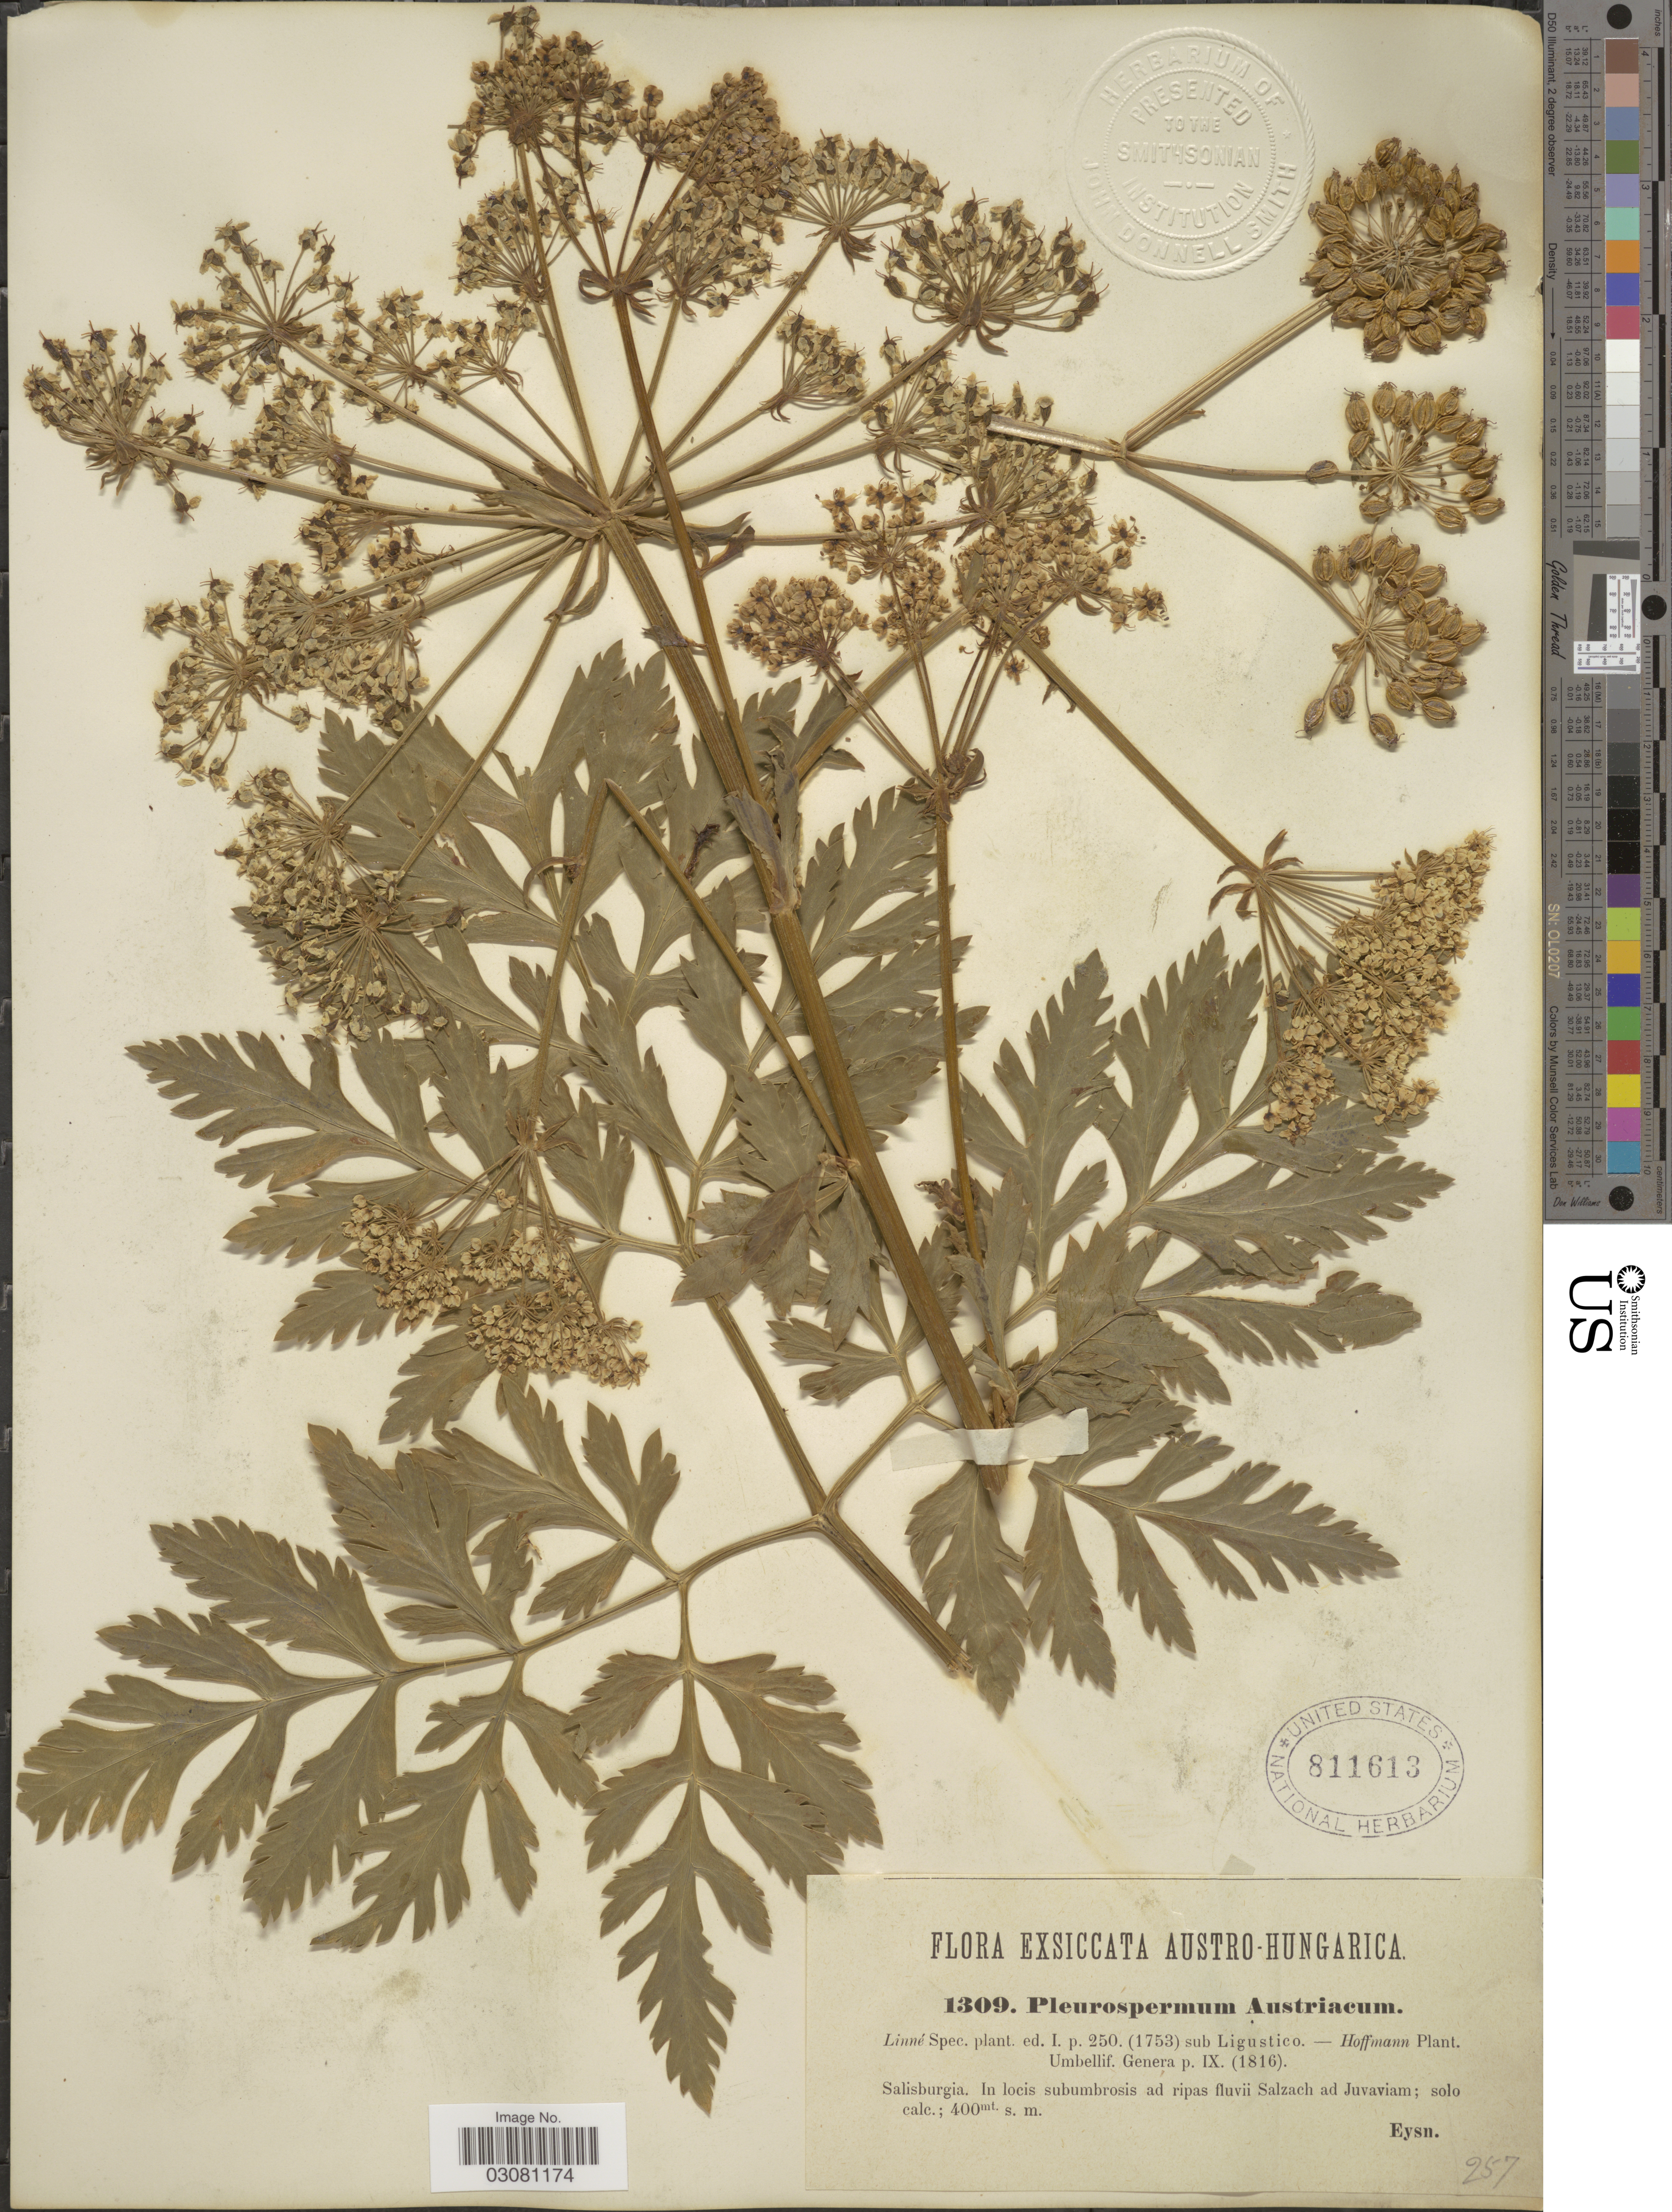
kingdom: Plantae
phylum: Tracheophyta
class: Magnoliopsida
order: Apiales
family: Apiaceae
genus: Pleurospermum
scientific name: Pleurospermum austriacum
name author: (L.) Hoffm.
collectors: -. Eysn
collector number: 1309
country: Hungary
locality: Austro-Hungarica. Salisburgia. In locis subumbrosis ad ripas fluvii Salzach ad Juvaviam.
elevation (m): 400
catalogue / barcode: US 811613